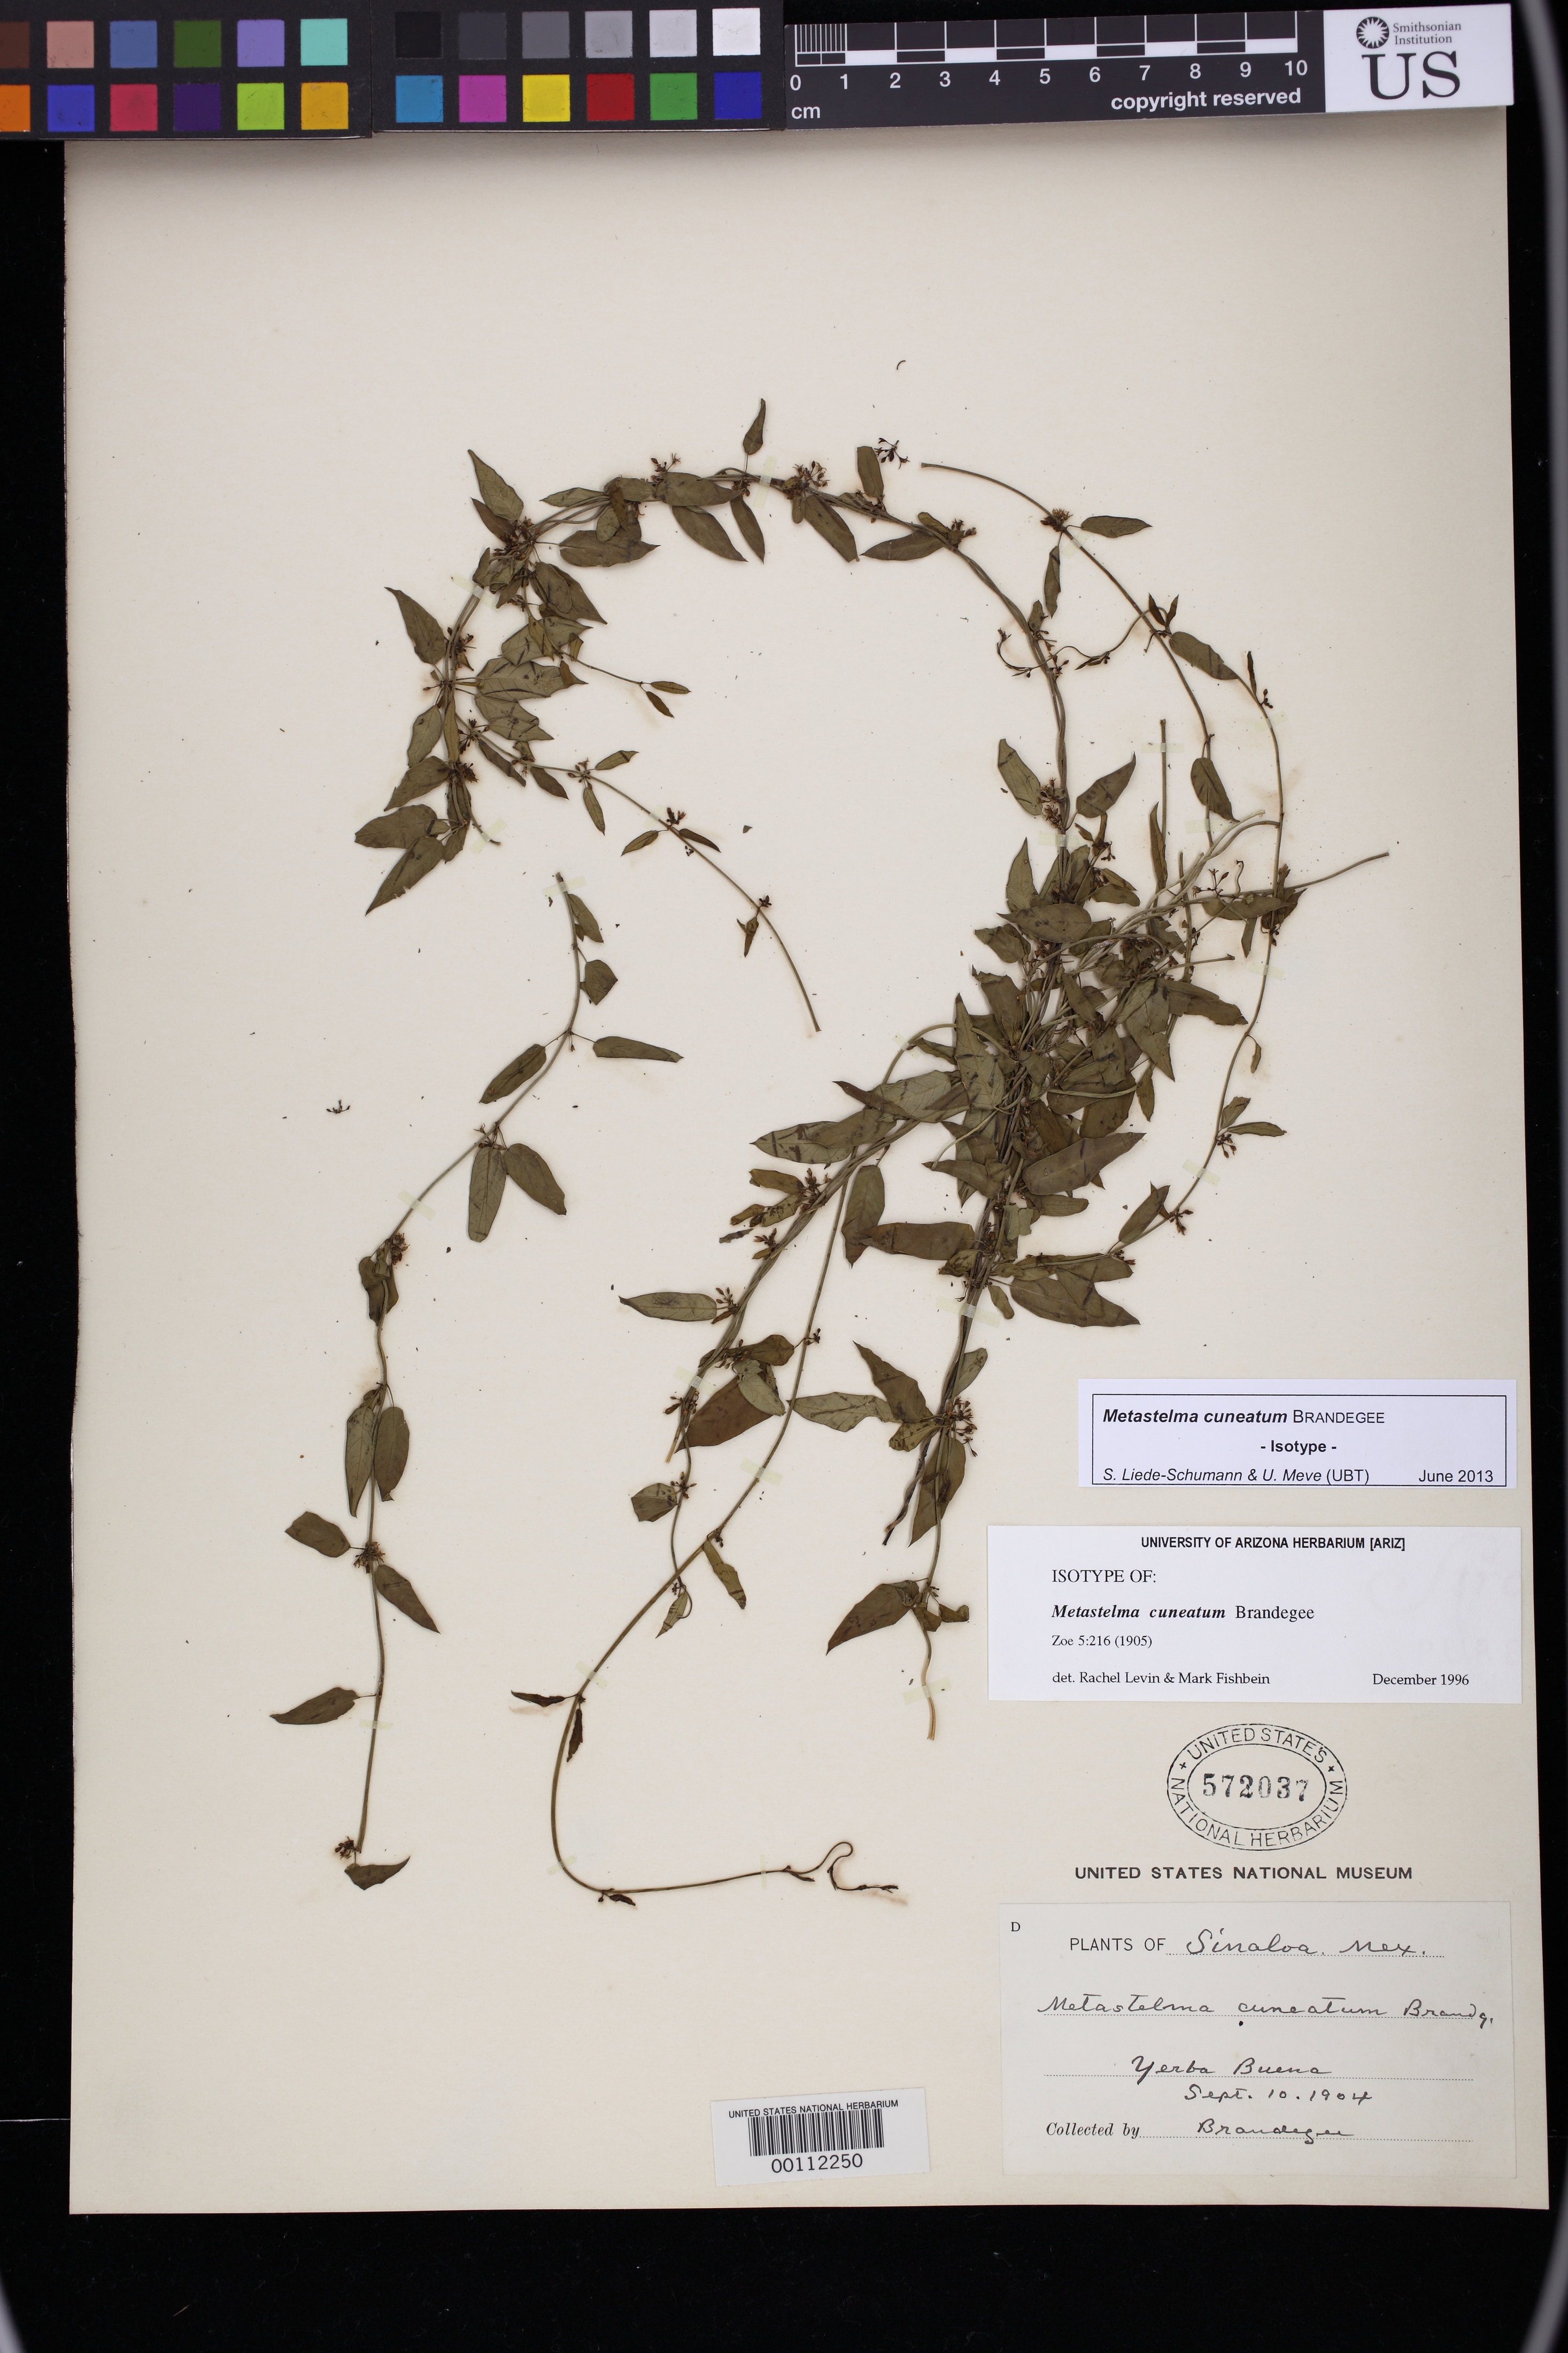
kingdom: Plantae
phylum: Tracheophyta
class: Magnoliopsida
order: Gentianales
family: Apocynaceae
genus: Metastelma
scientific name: Metastelma cuneatum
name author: Brandegee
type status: Isotype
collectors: T. S. Brandegee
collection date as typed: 10 Sep 1904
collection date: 1904-09-10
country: Mexico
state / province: Sinaloa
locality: Yerba Buena near Altata.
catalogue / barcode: US 572037